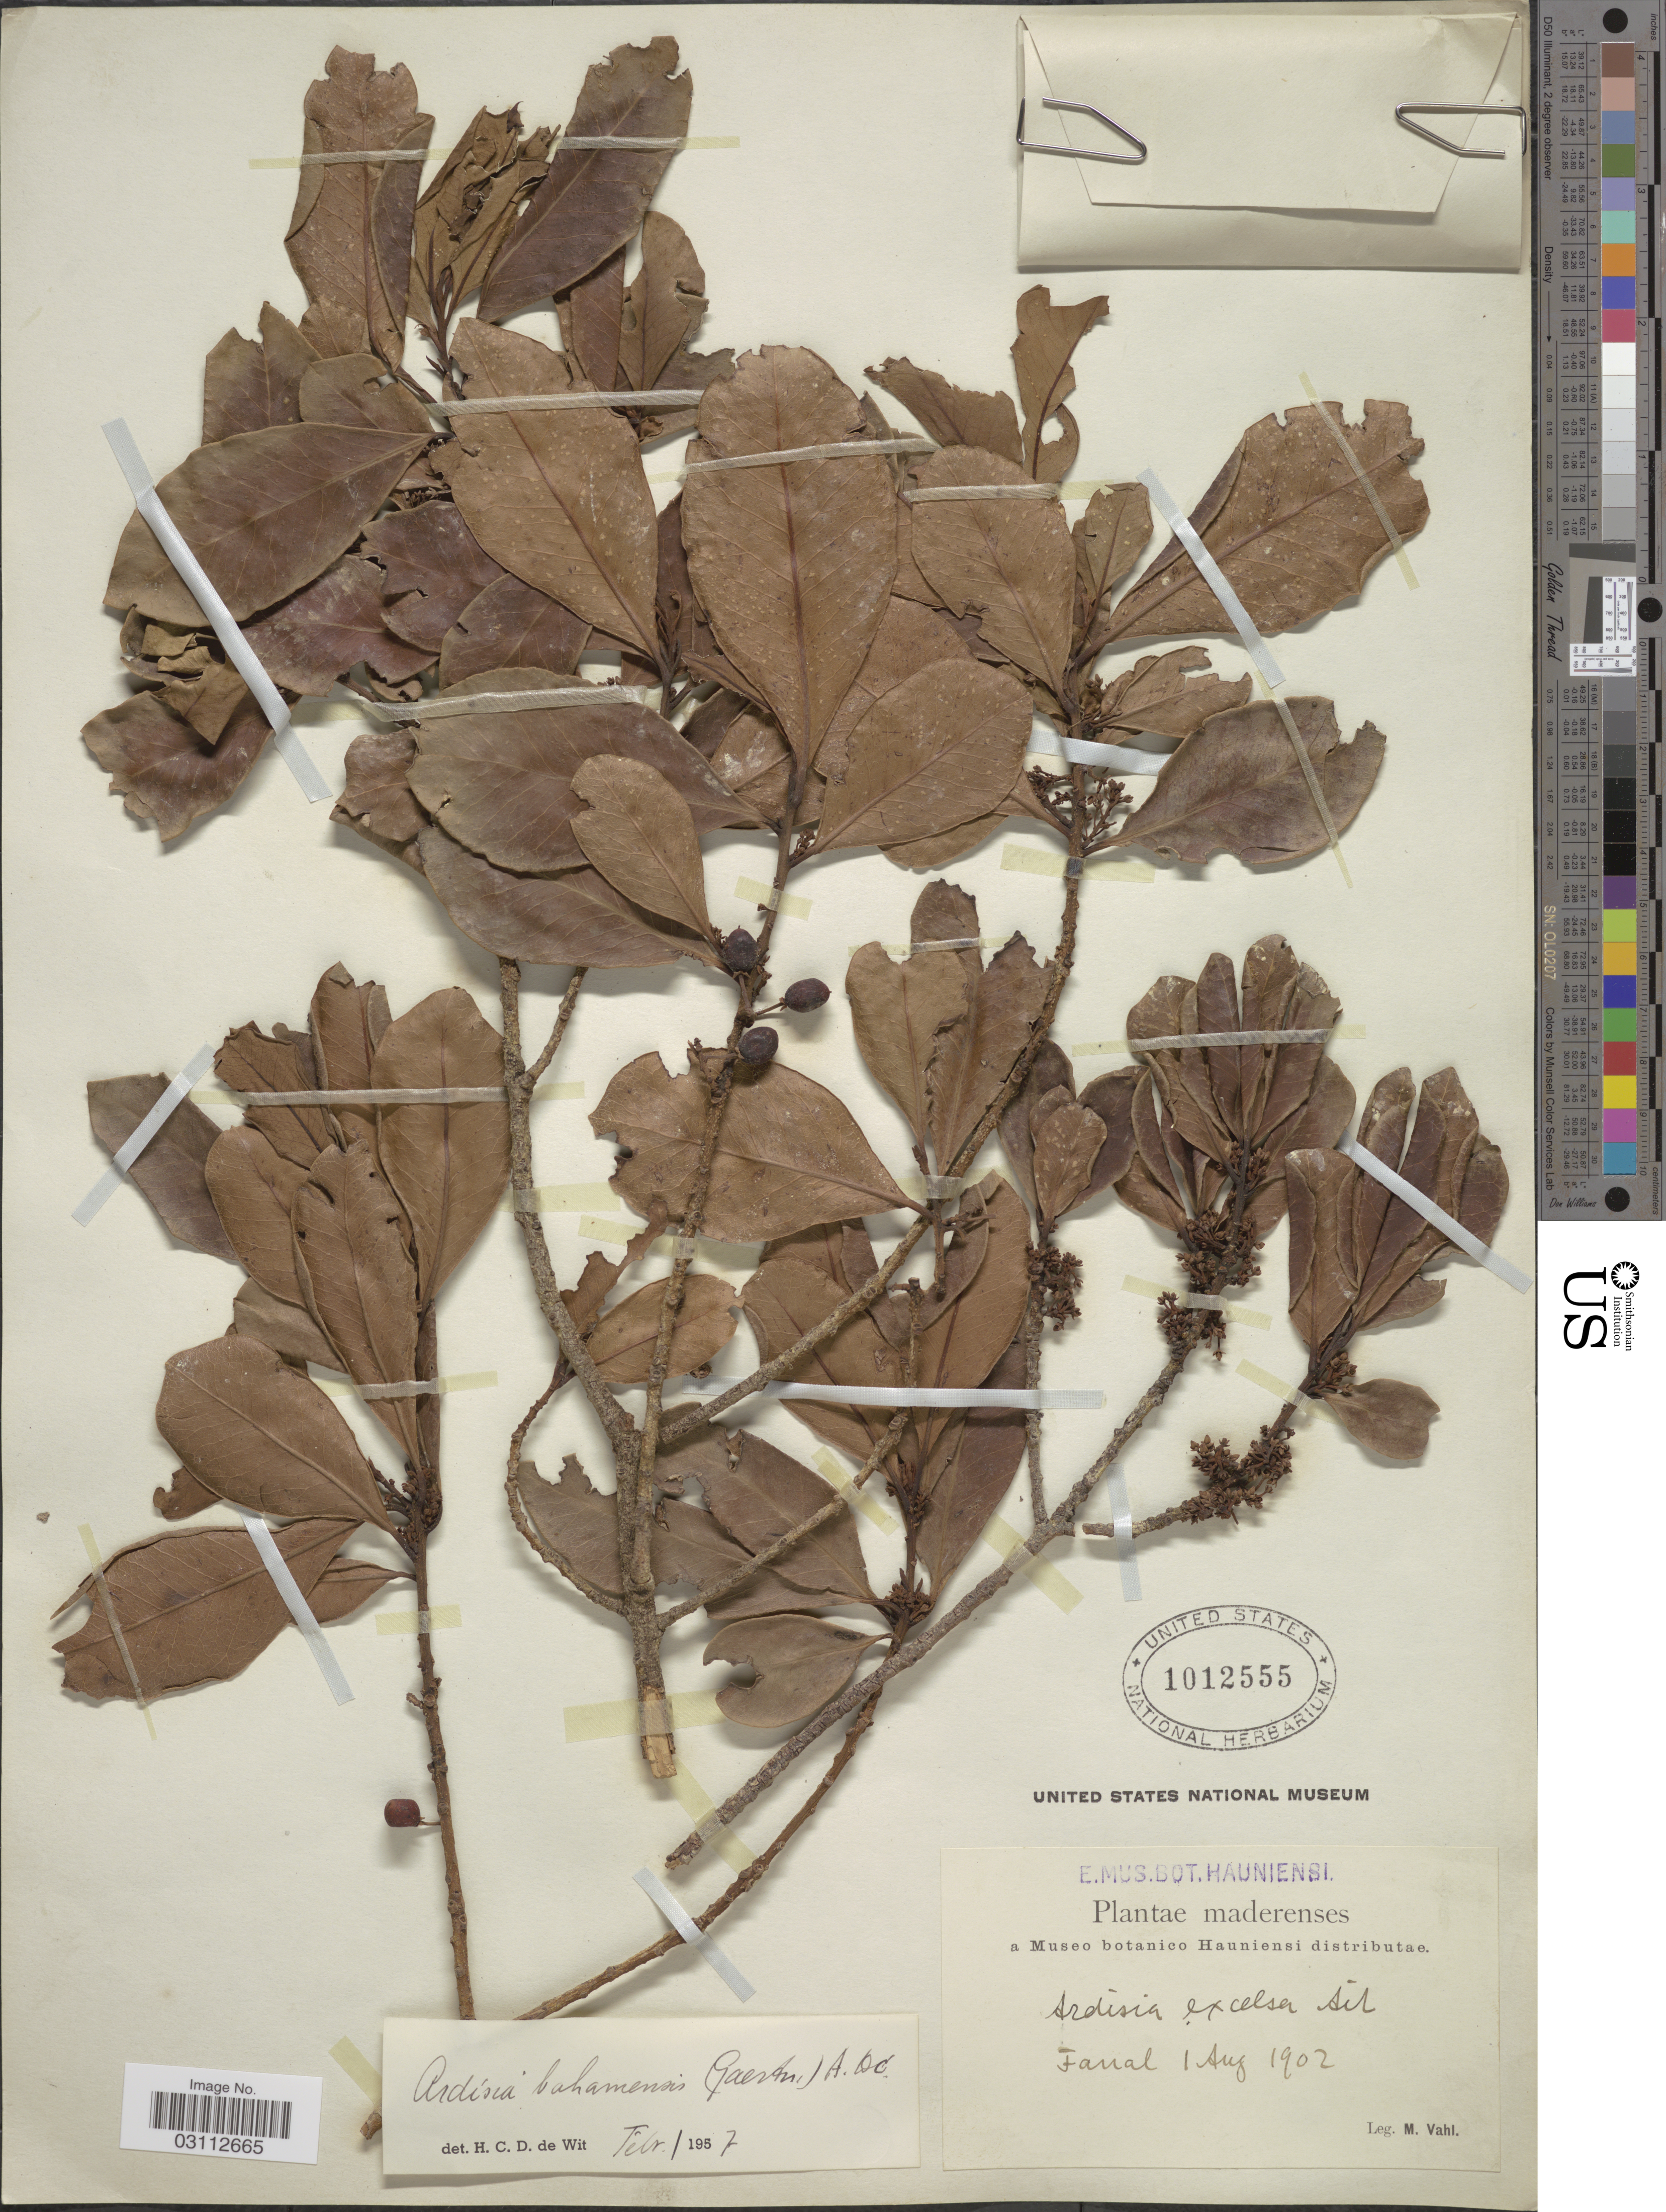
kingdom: Plantae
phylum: Tracheophyta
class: Magnoliopsida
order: Ericales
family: Primulaceae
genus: Ardisia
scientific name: Ardisia bahamensis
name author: A. DC.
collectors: M. Vahl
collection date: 1901-08-01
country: Portugal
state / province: Azores (Aut. Reg.)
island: Faial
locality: Fayal.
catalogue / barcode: US 1012555